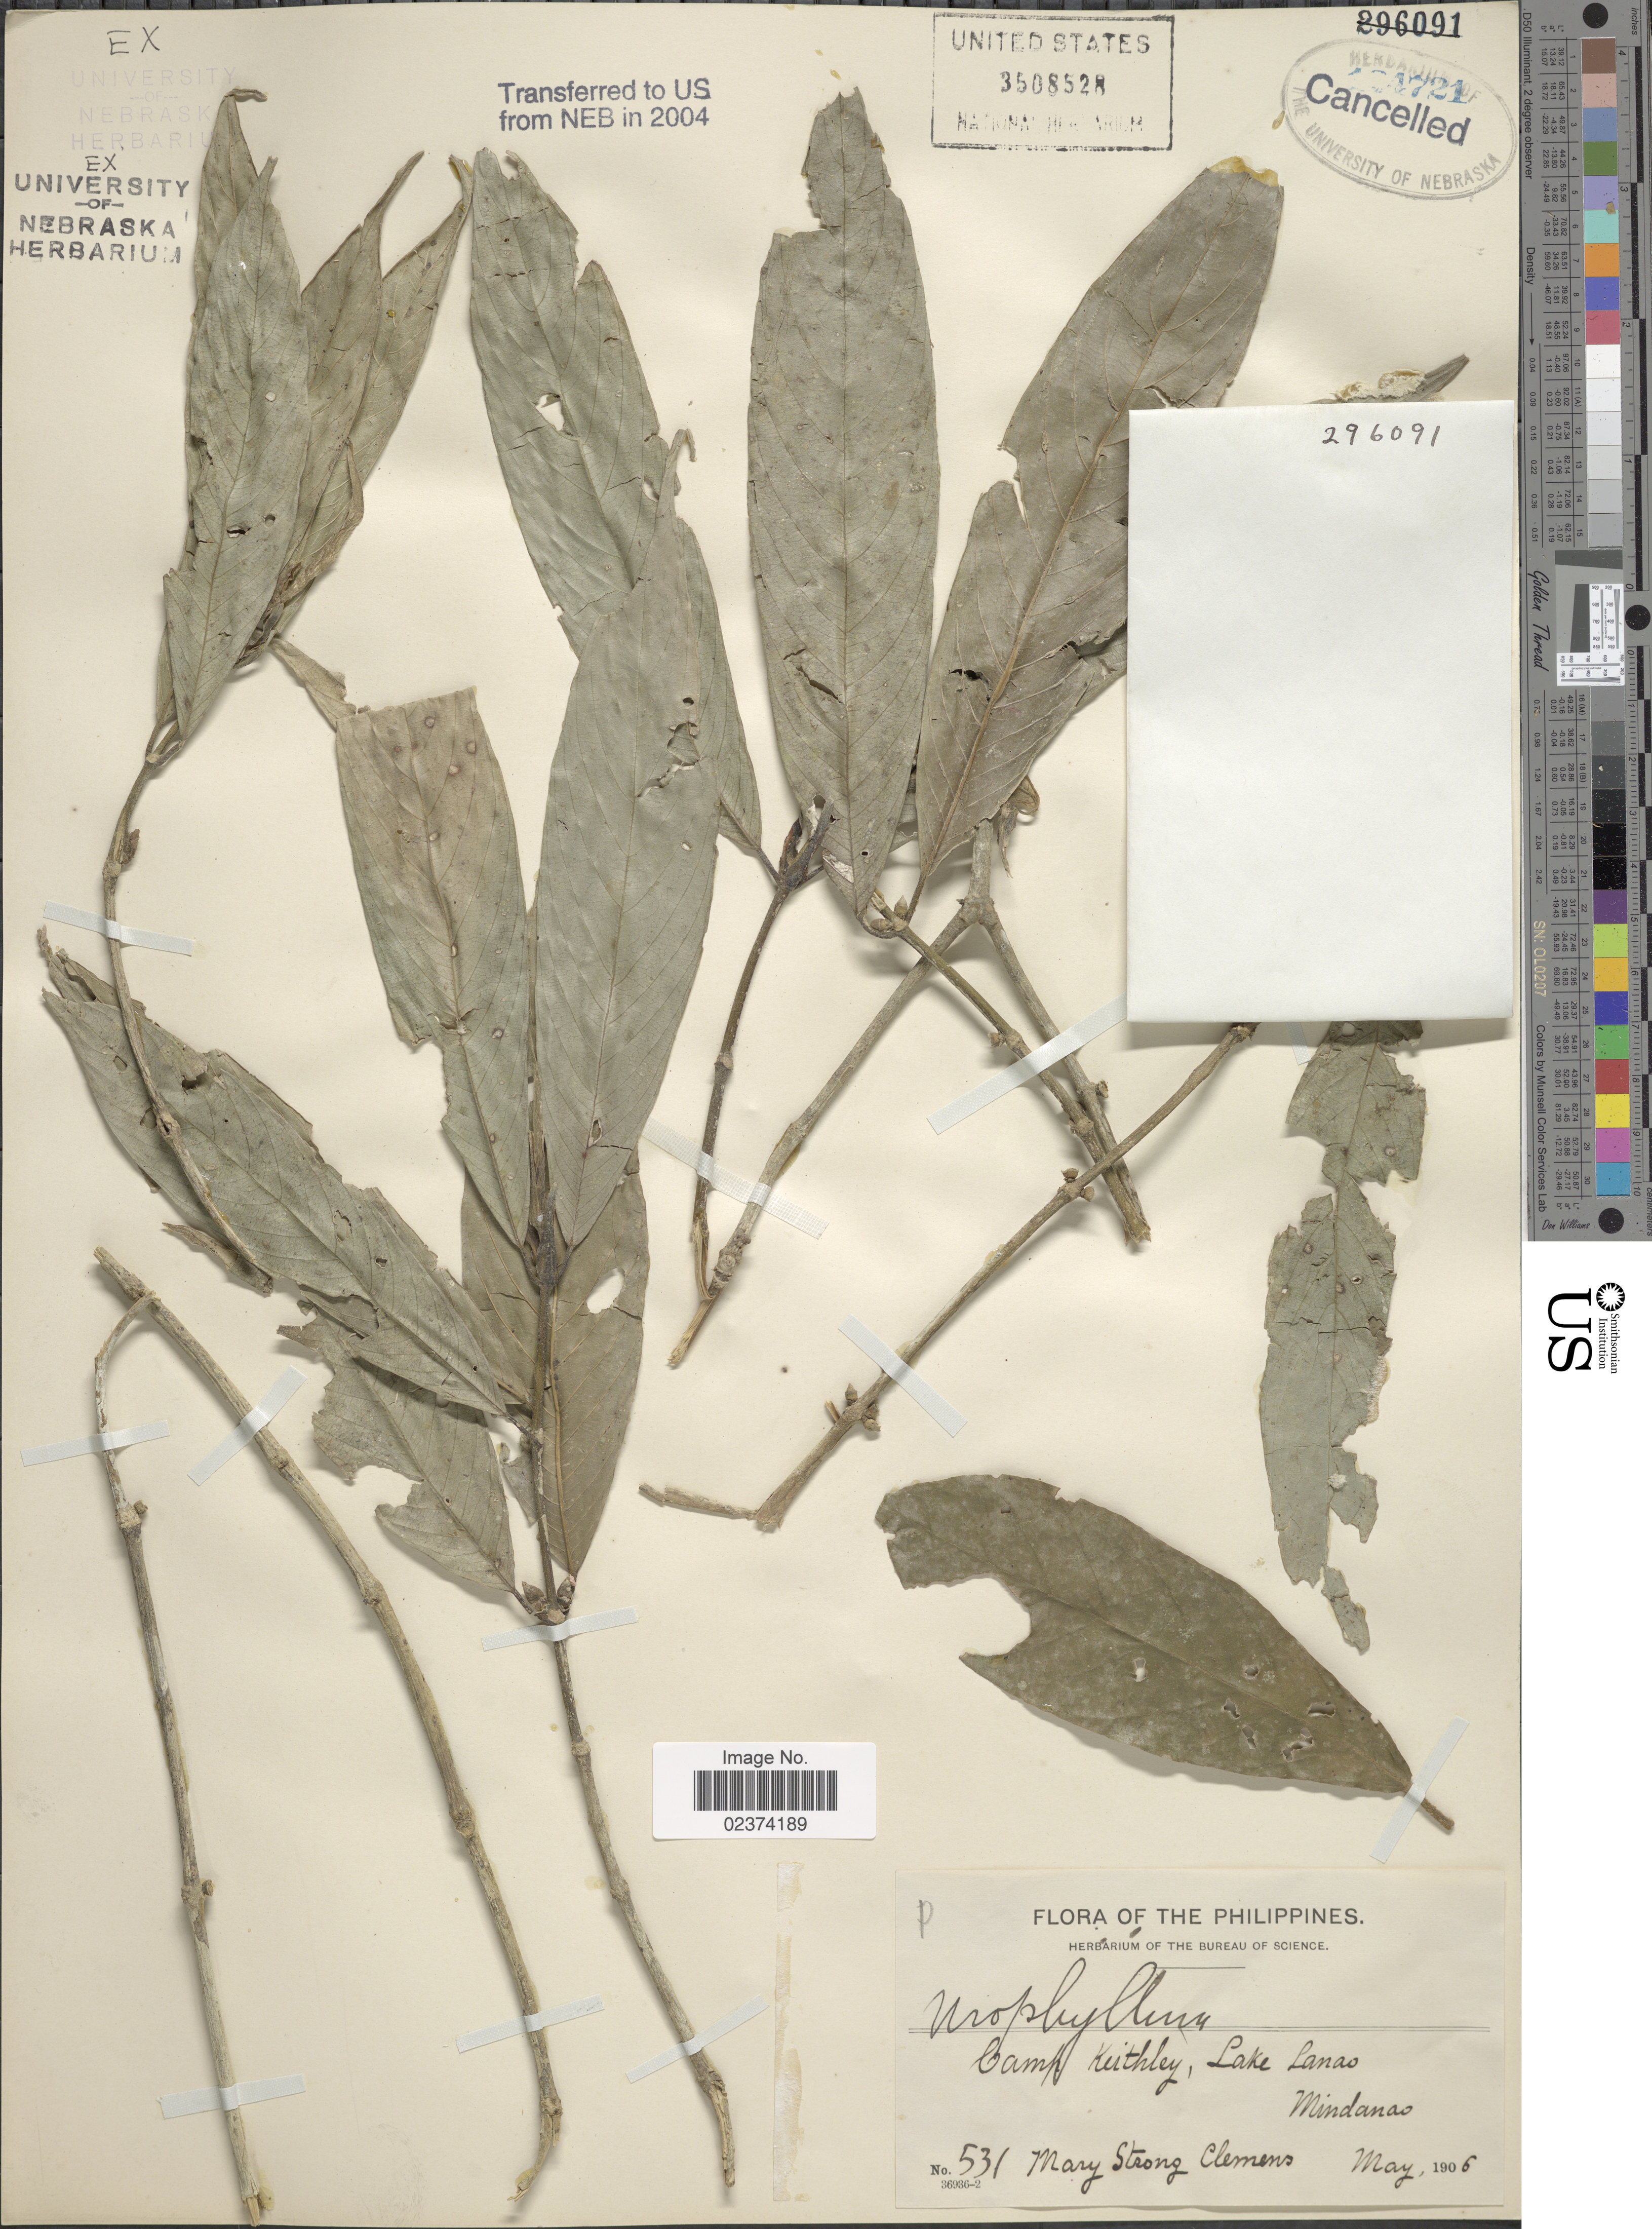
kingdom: Plantae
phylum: Tracheophyta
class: Magnoliopsida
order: Gentianales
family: Rubiaceae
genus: Urophyllum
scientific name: Urophyllum sp.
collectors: M. S. Clemens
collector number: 531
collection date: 1906-06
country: Philippines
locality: Camp Keithley, Lake Lanao. Mindanao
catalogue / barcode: US 3508528